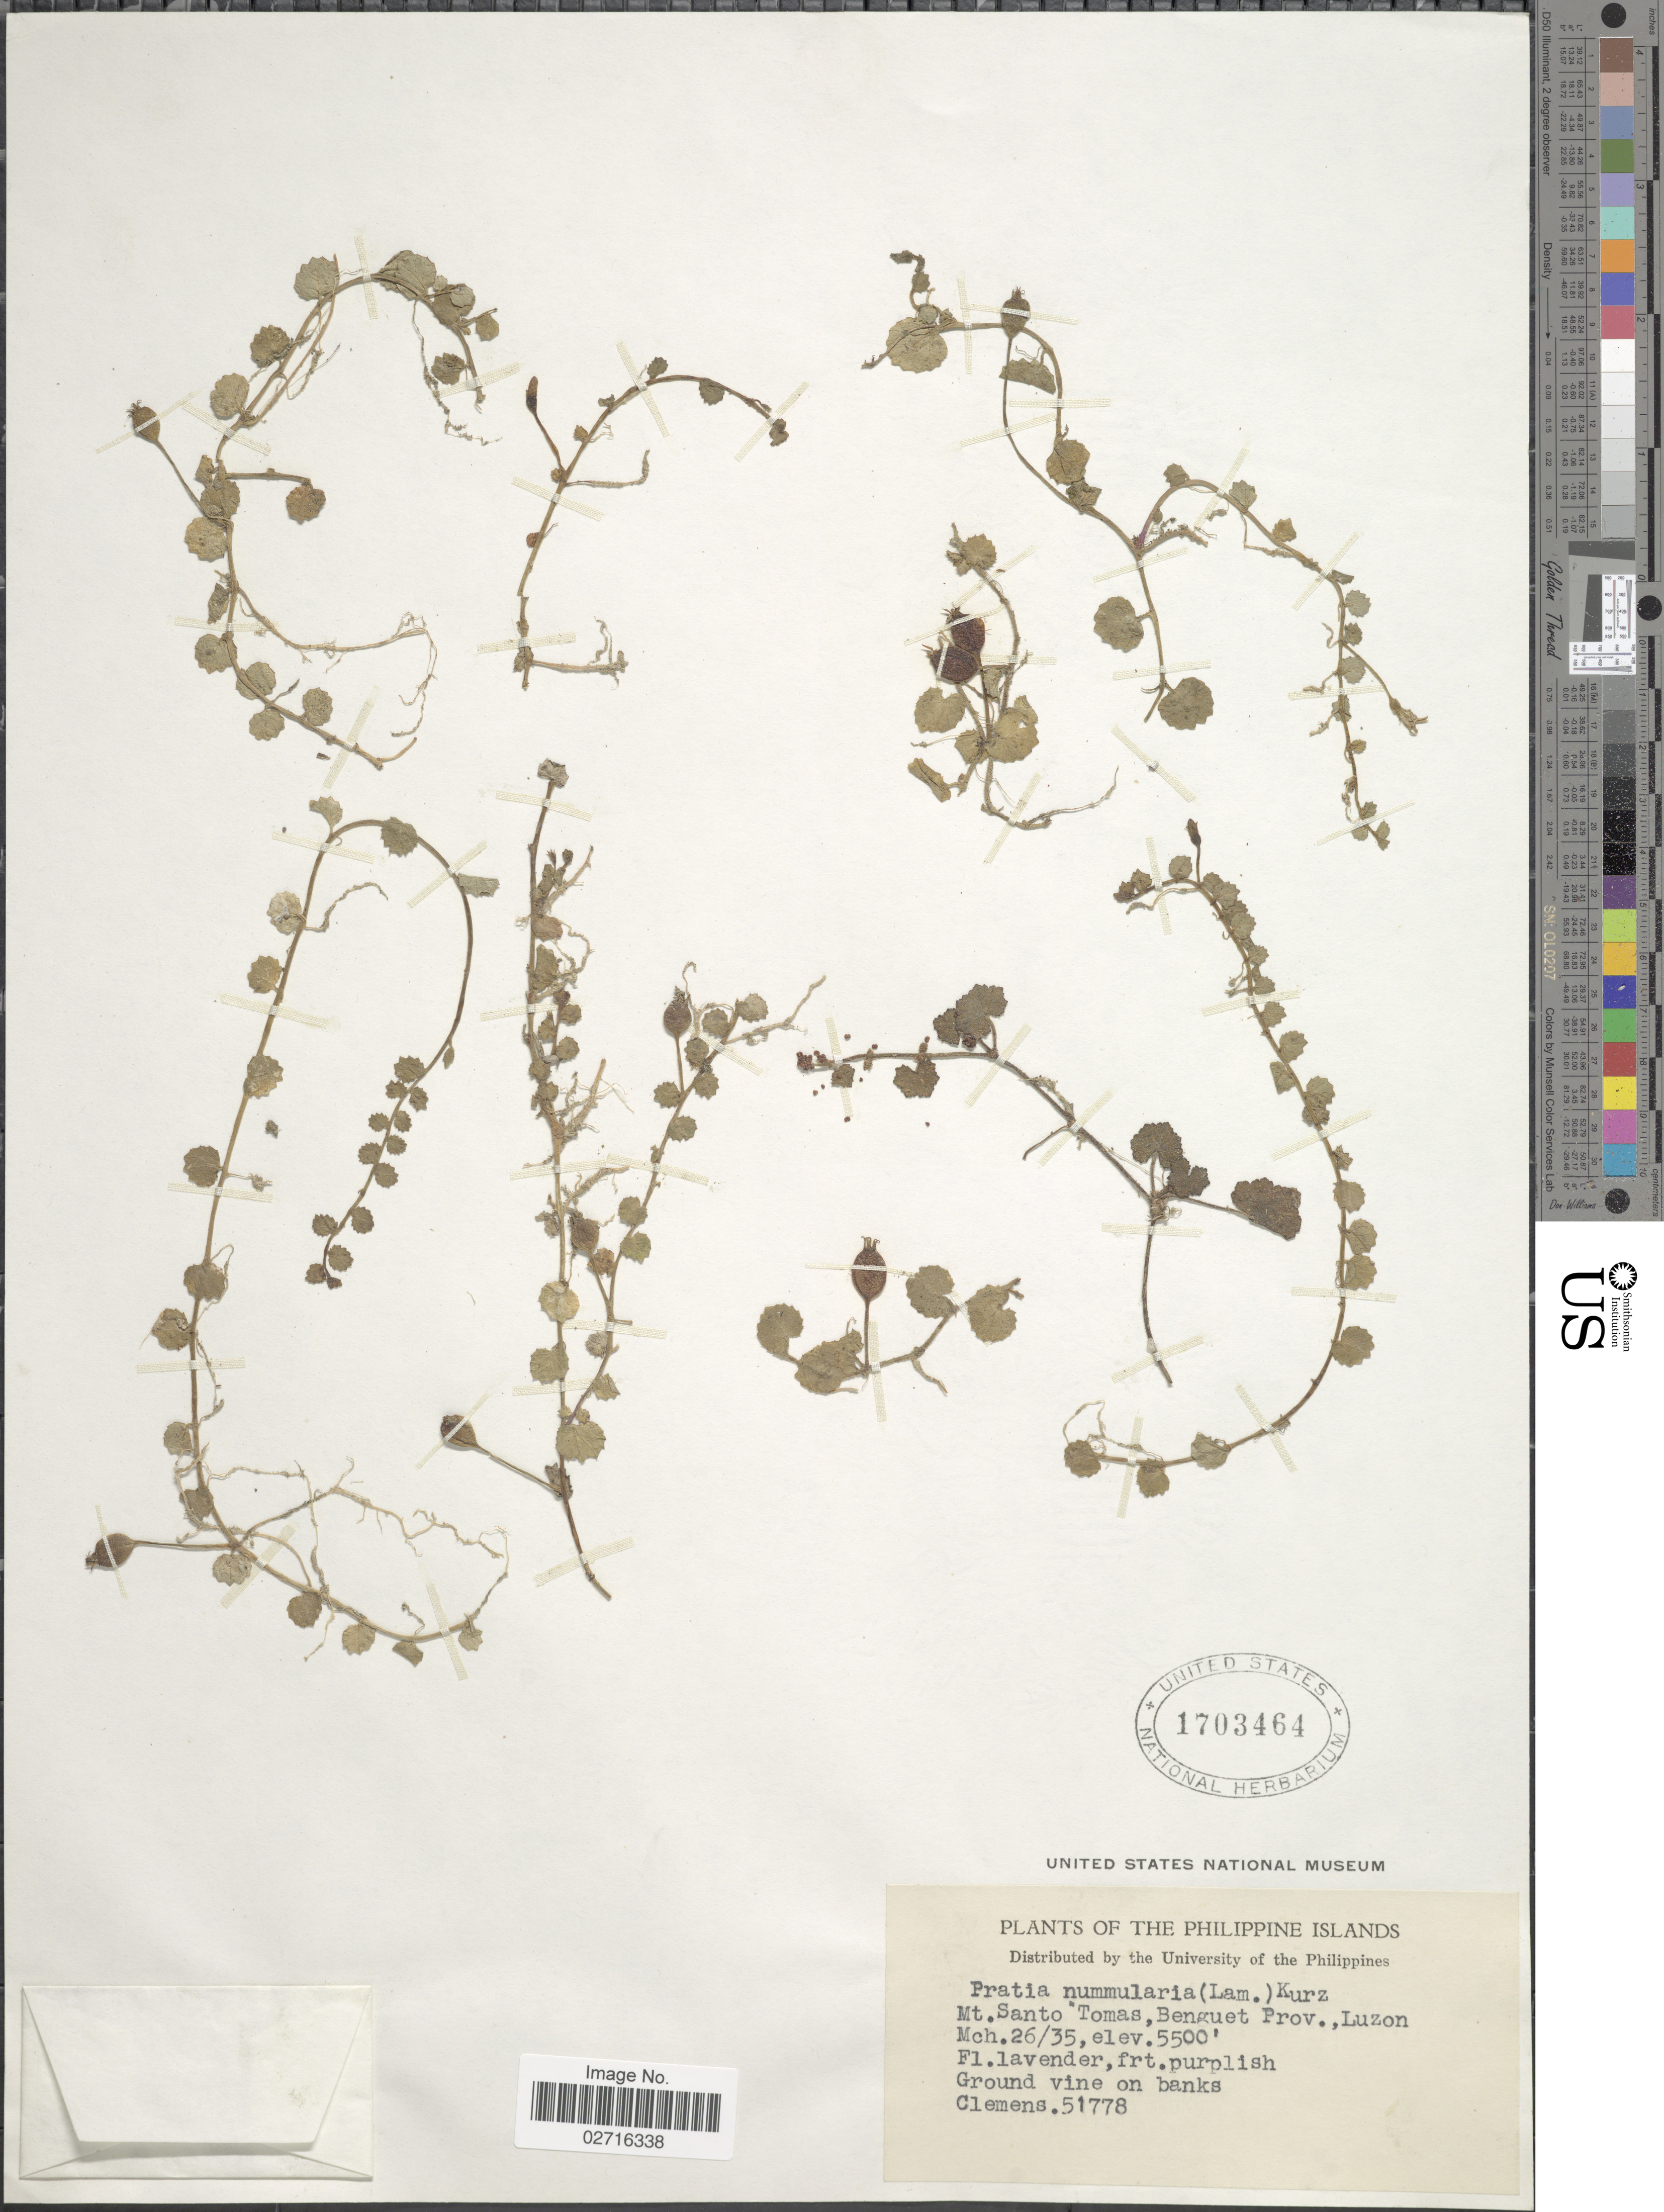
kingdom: Plantae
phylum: Tracheophyta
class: Magnoliopsida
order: Asterales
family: Campanulaceae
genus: Pratia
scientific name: Pratia nummularia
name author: (Lam.) A. Braun & Asch.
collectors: -. Clemens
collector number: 51778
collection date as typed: Transcribed d/m/y: 26/3/35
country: Philippines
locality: The Philippine Islands, Mt Santo Tomas, Benguet Prov., Luzon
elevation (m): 1676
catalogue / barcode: US 1703464